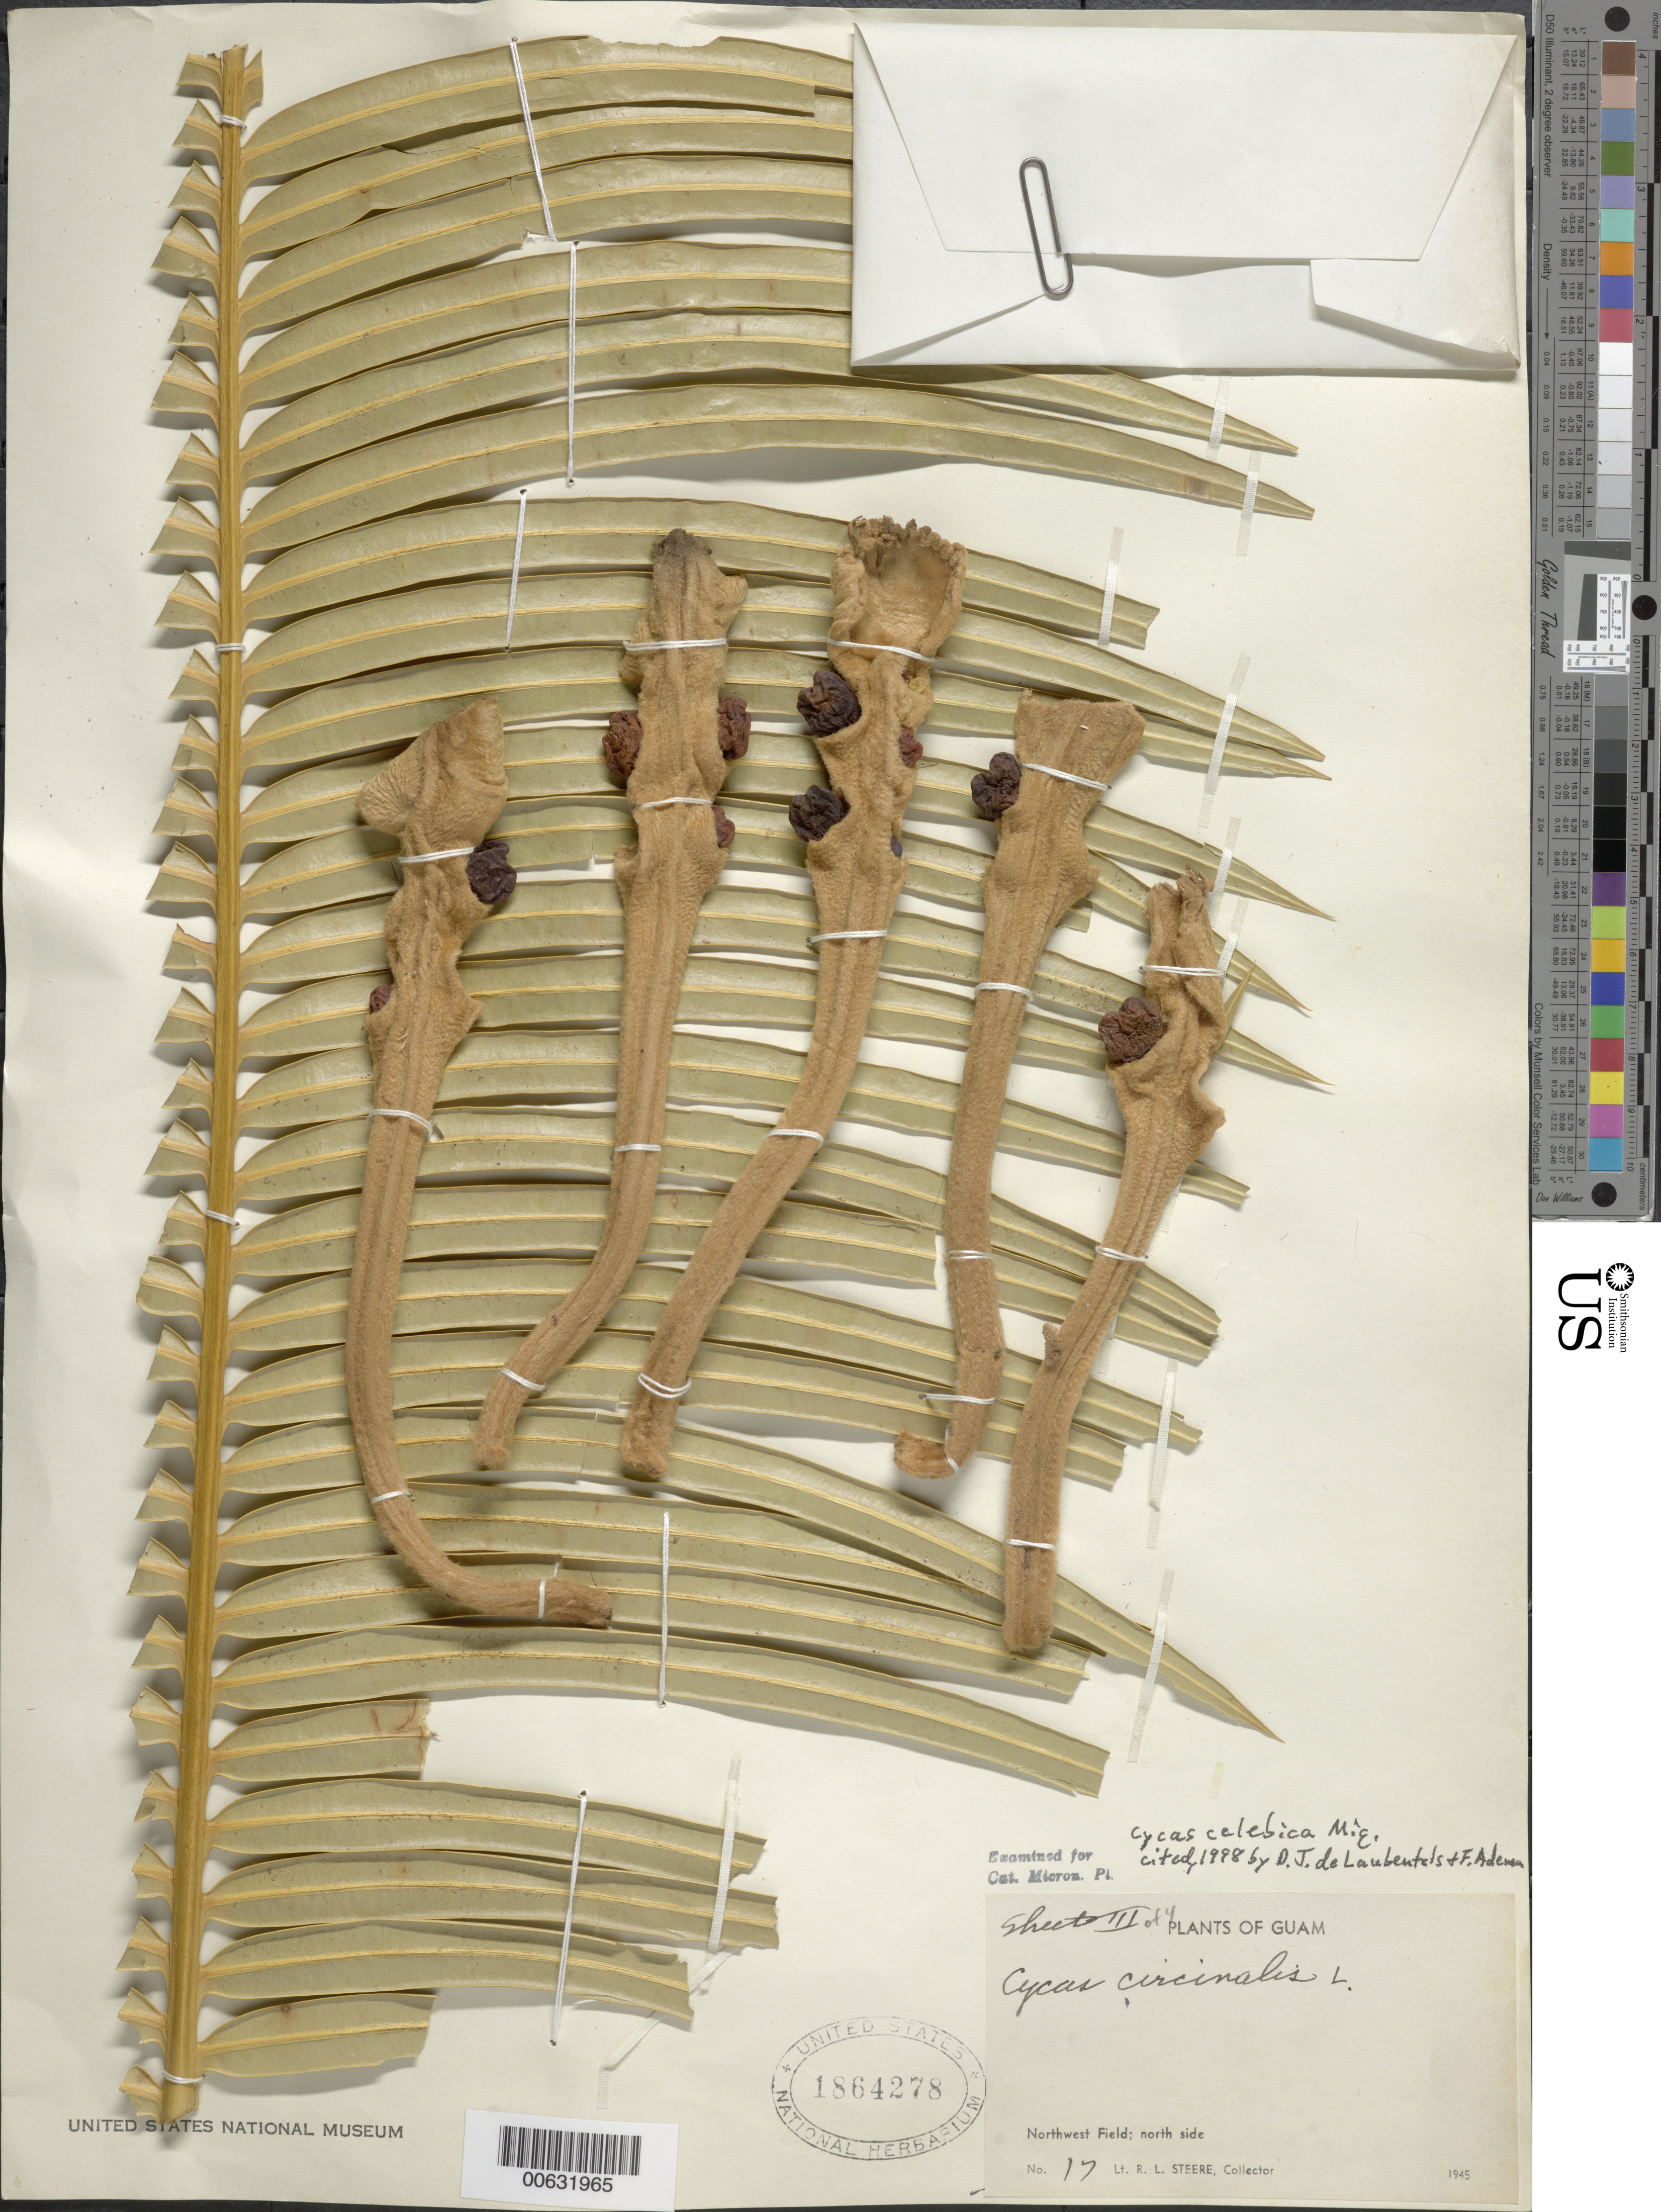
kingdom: Plantae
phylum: Tracheophyta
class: Cycadopsida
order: Cycadales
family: Cycadaceae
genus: Cycas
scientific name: Cycas celebica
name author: Miq.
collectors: R. L. Steere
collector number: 17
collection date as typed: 16 Sep 1945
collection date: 1945-09-16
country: Guam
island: Guam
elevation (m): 122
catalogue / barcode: US 1864278